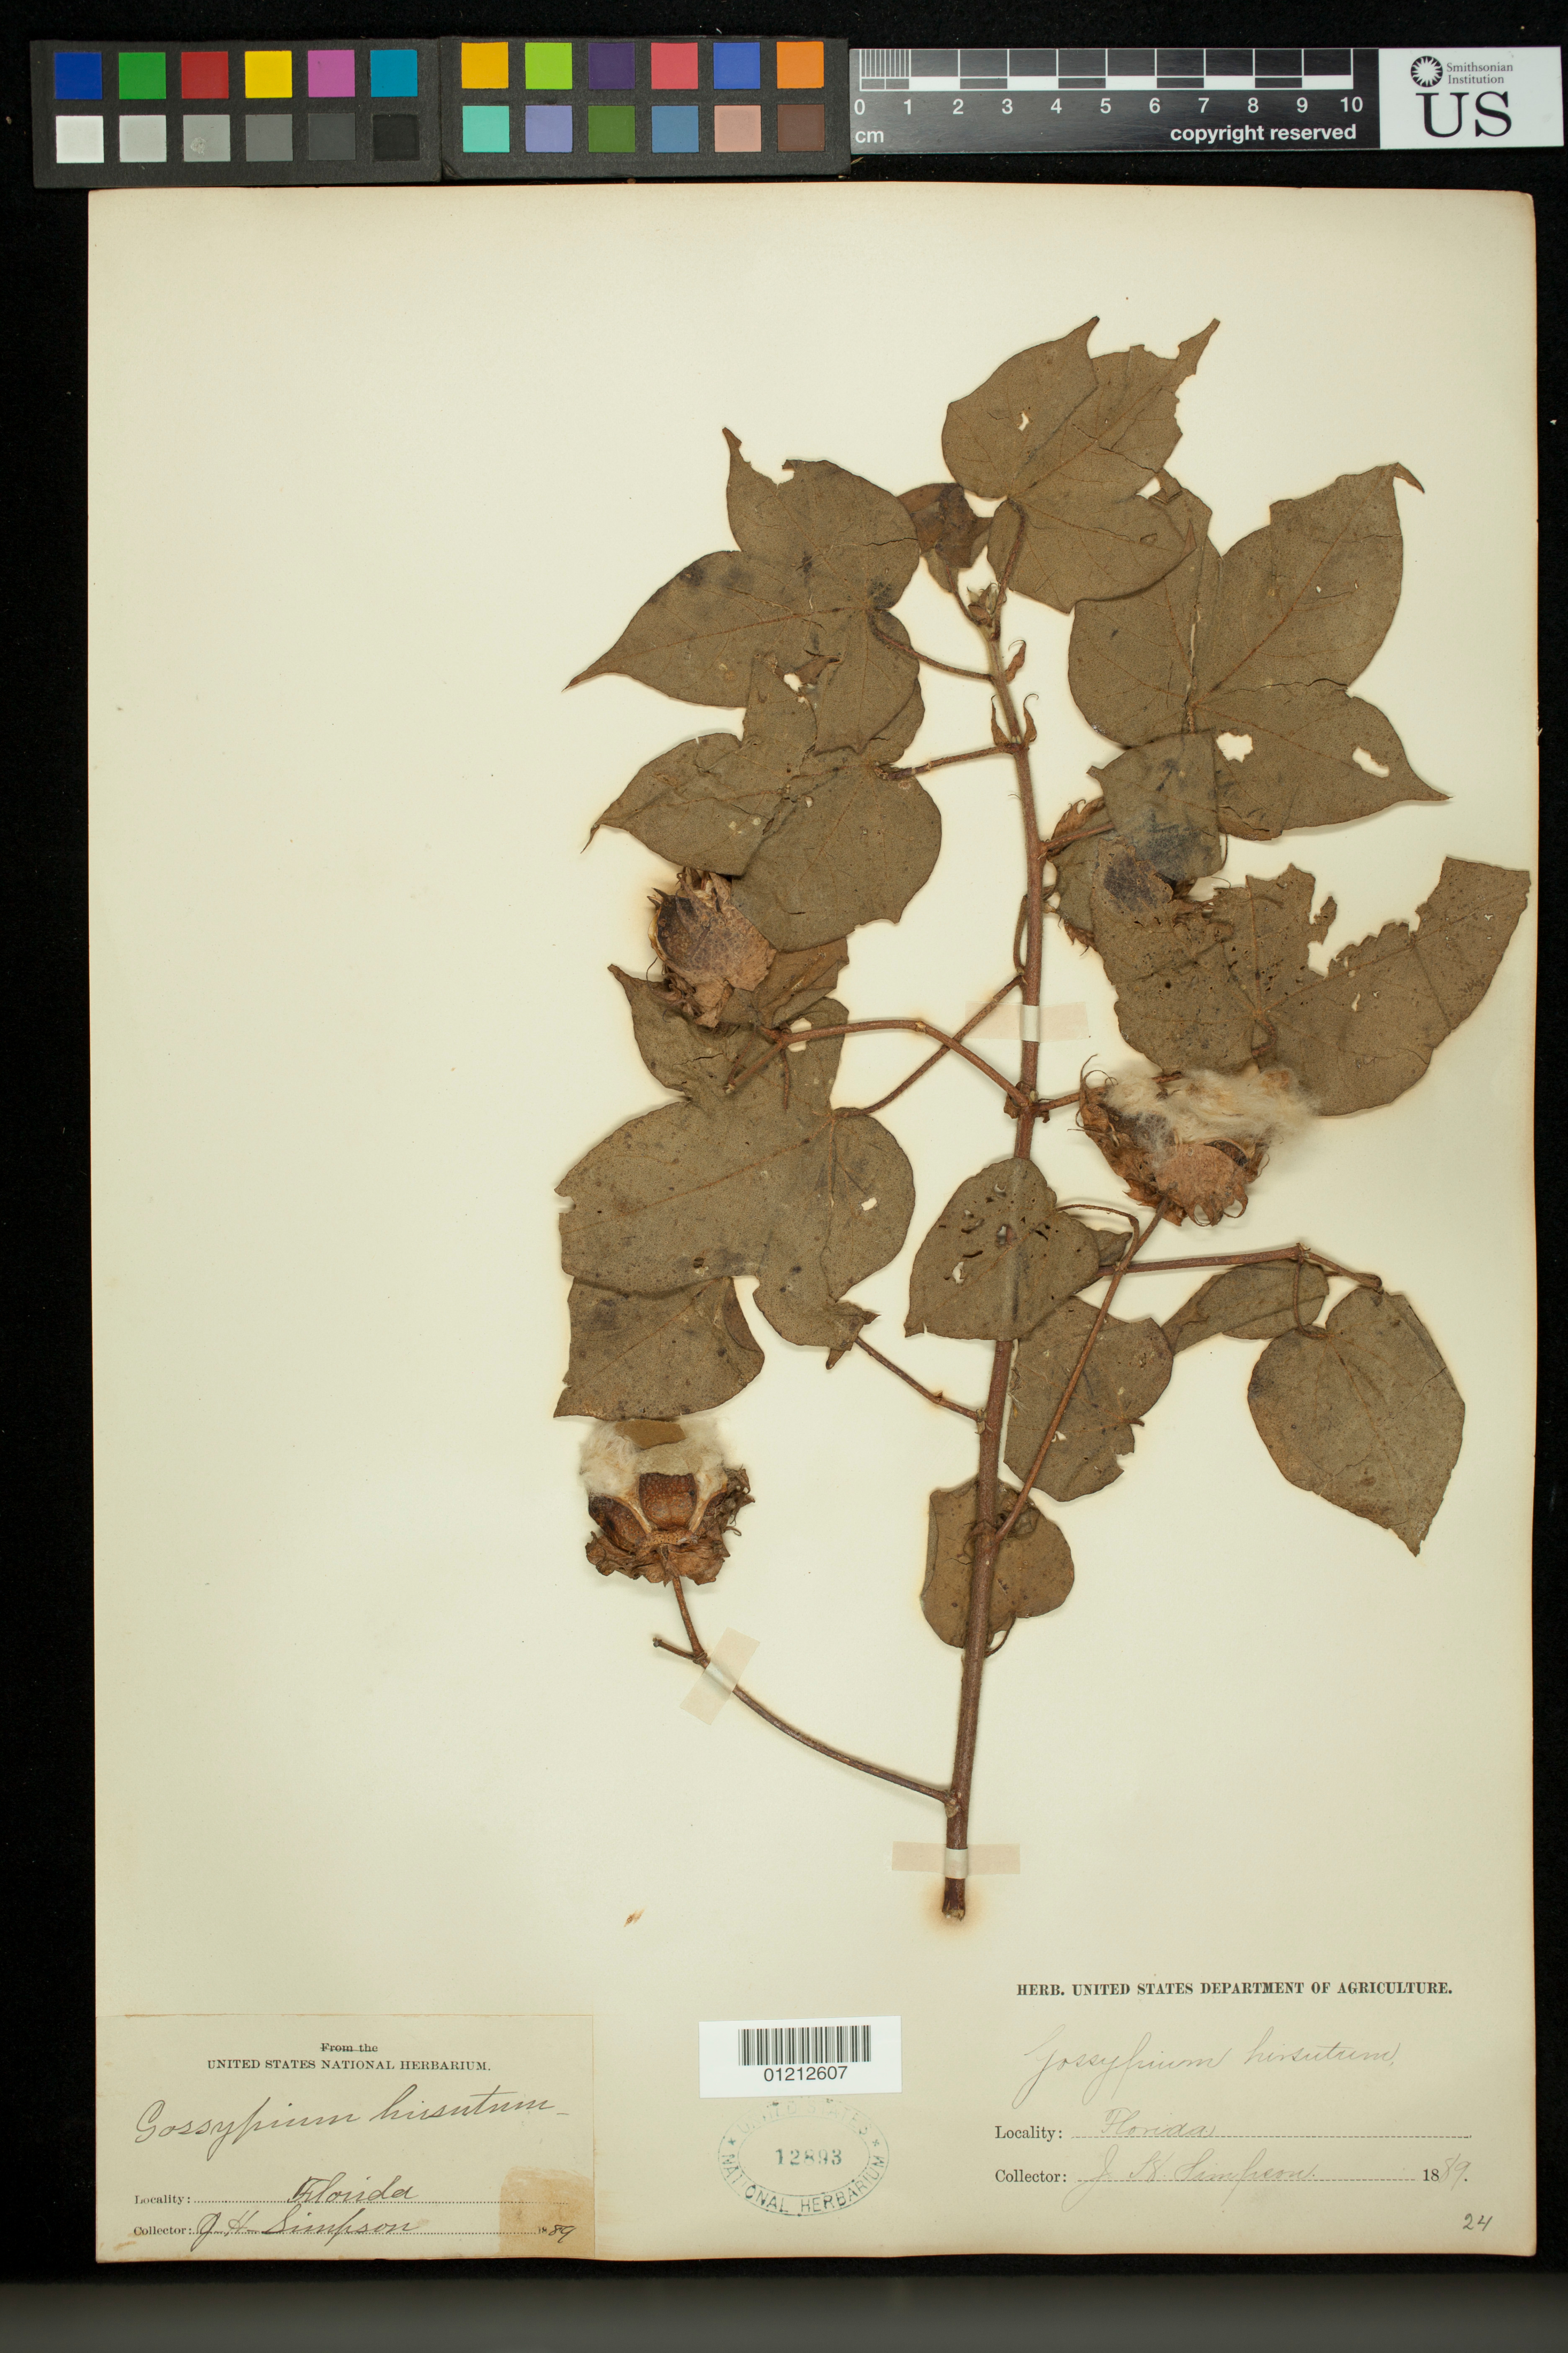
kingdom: Plantae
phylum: Tracheophyta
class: Magnoliopsida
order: Malvales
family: Malvaceae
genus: Gossypium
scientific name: Gossypium punctatum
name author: Schumach. & Thonn.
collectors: J. H. Simpson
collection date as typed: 1889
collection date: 1889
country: United States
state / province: Florida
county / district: Manatee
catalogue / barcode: US 12893